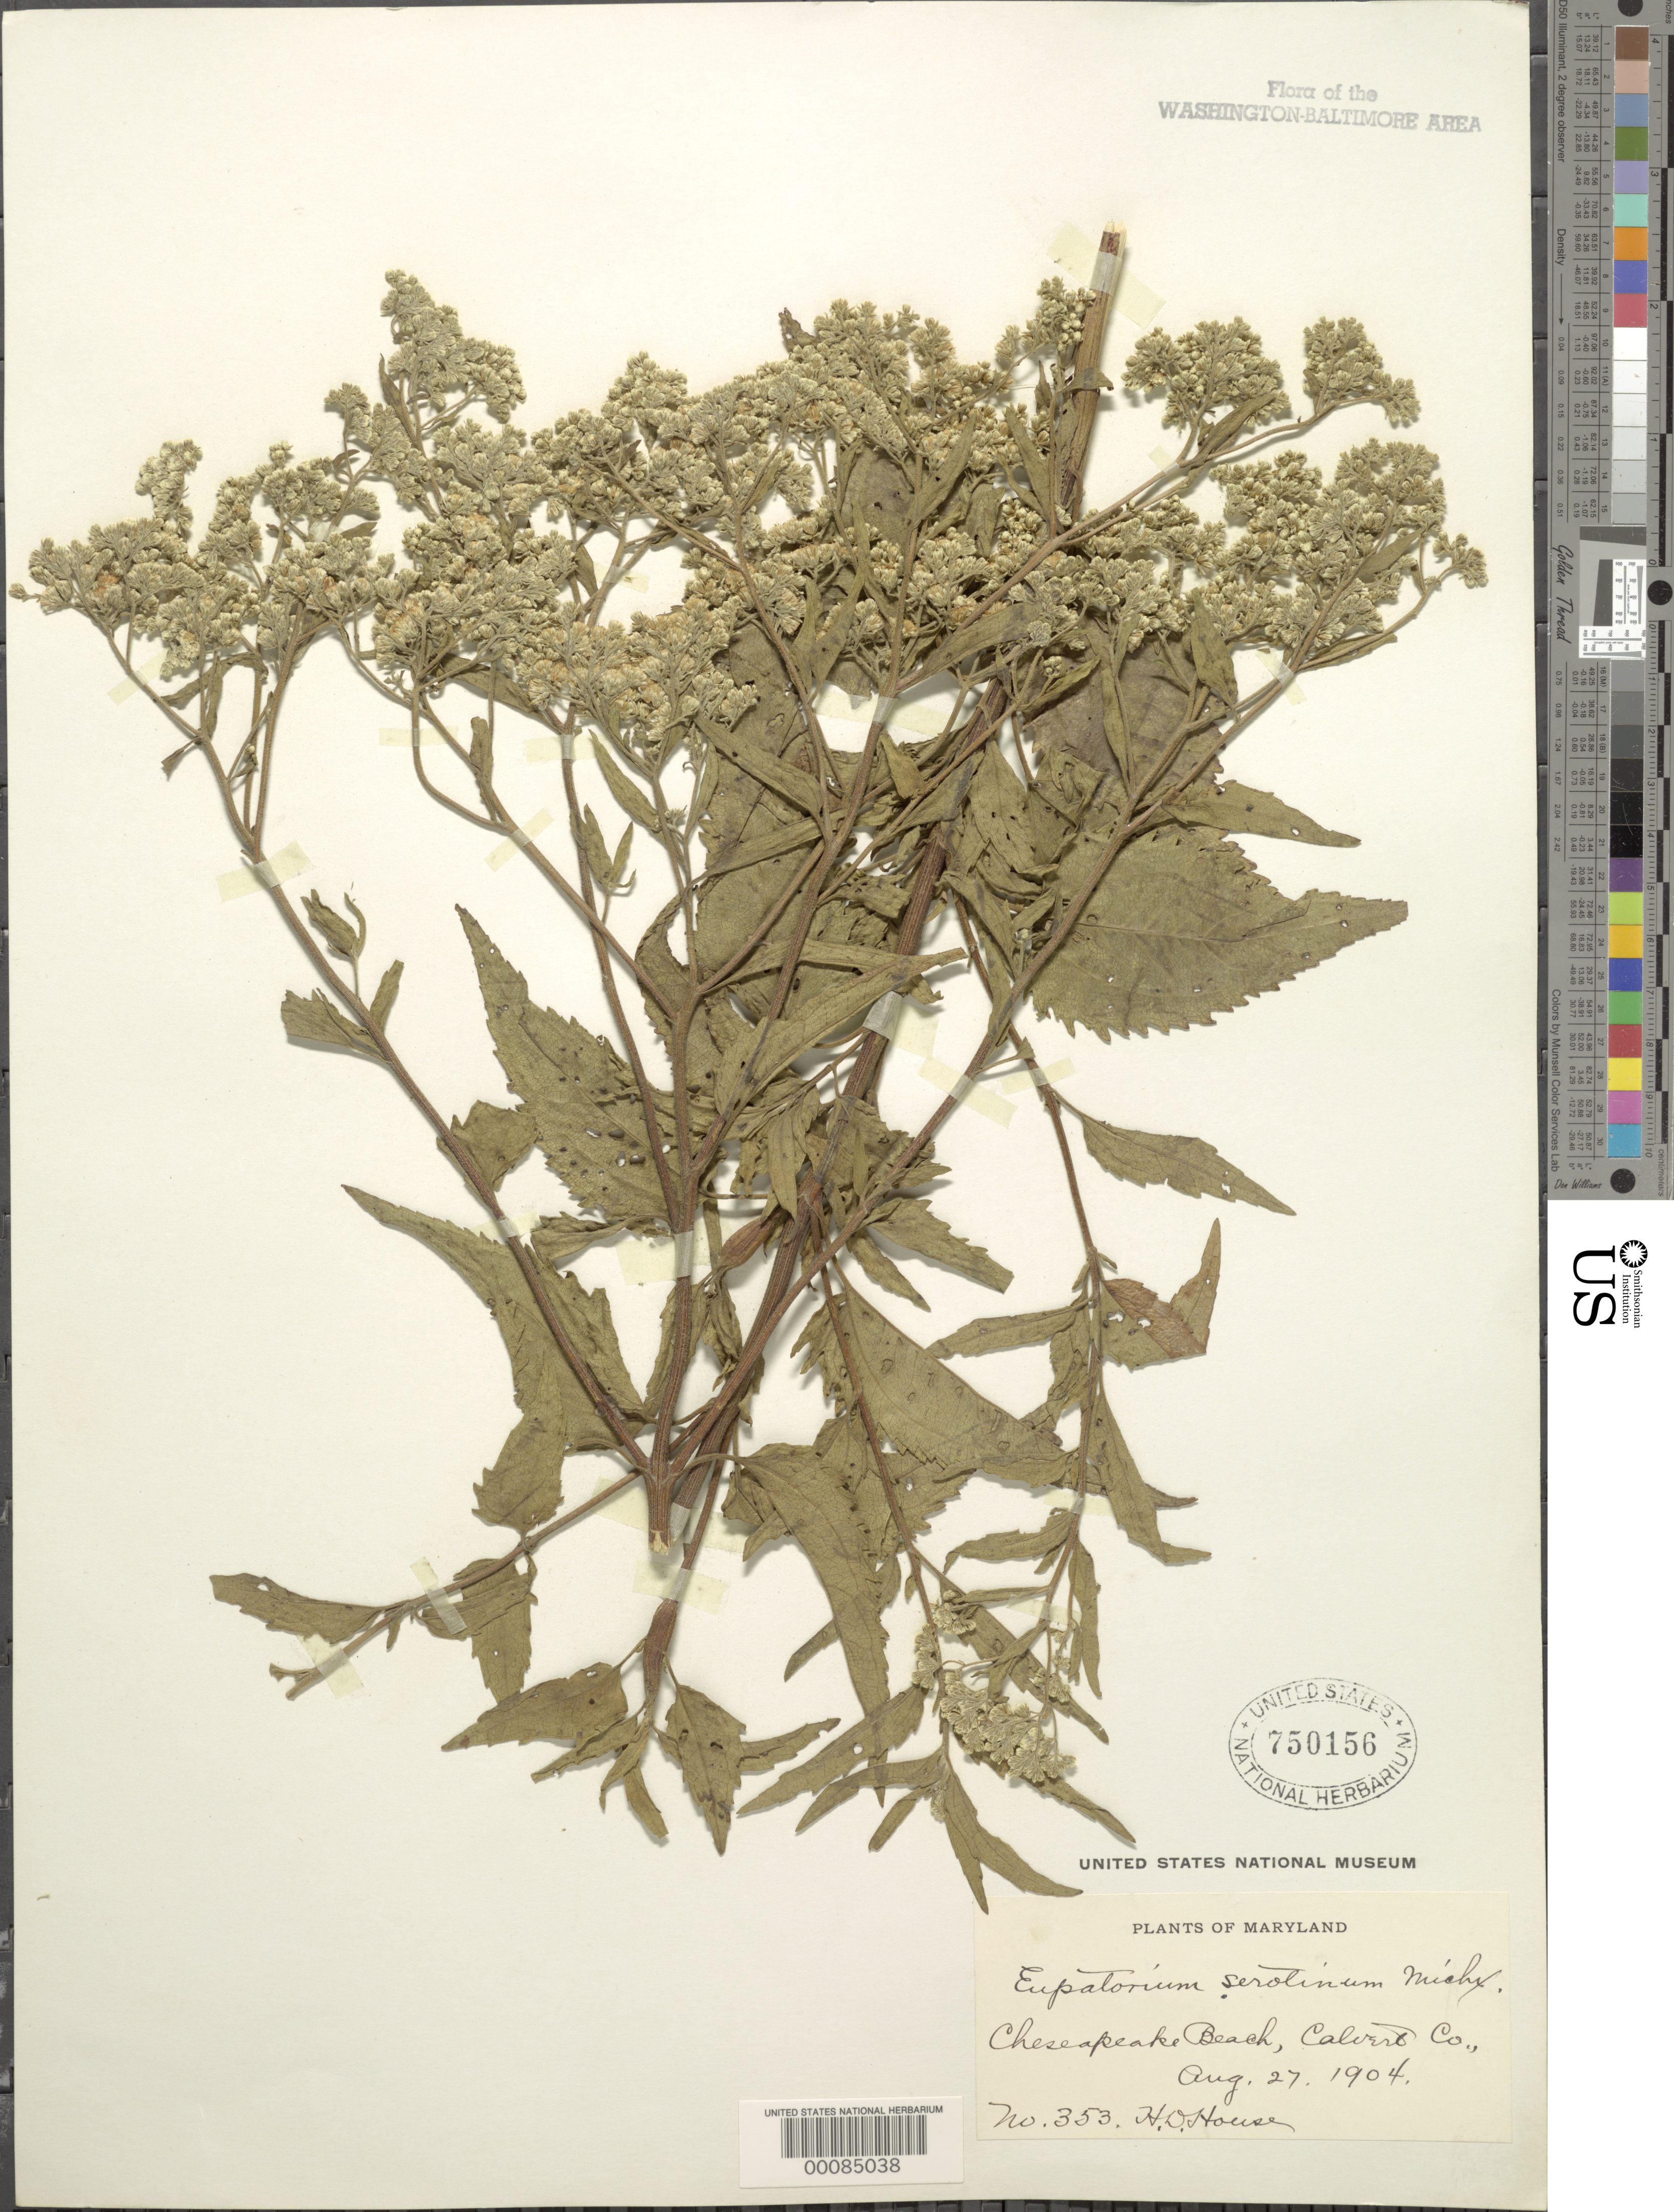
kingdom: Plantae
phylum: Tracheophyta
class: Magnoliopsida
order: Asterales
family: Asteraceae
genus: Eupatorium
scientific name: Eupatorium serotinum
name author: Michx.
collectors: H. D. House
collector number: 353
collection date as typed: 27 Aug 1904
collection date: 1904-08-27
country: United States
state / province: Maryland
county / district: Calvert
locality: Chesapeake Beach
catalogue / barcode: US 750156